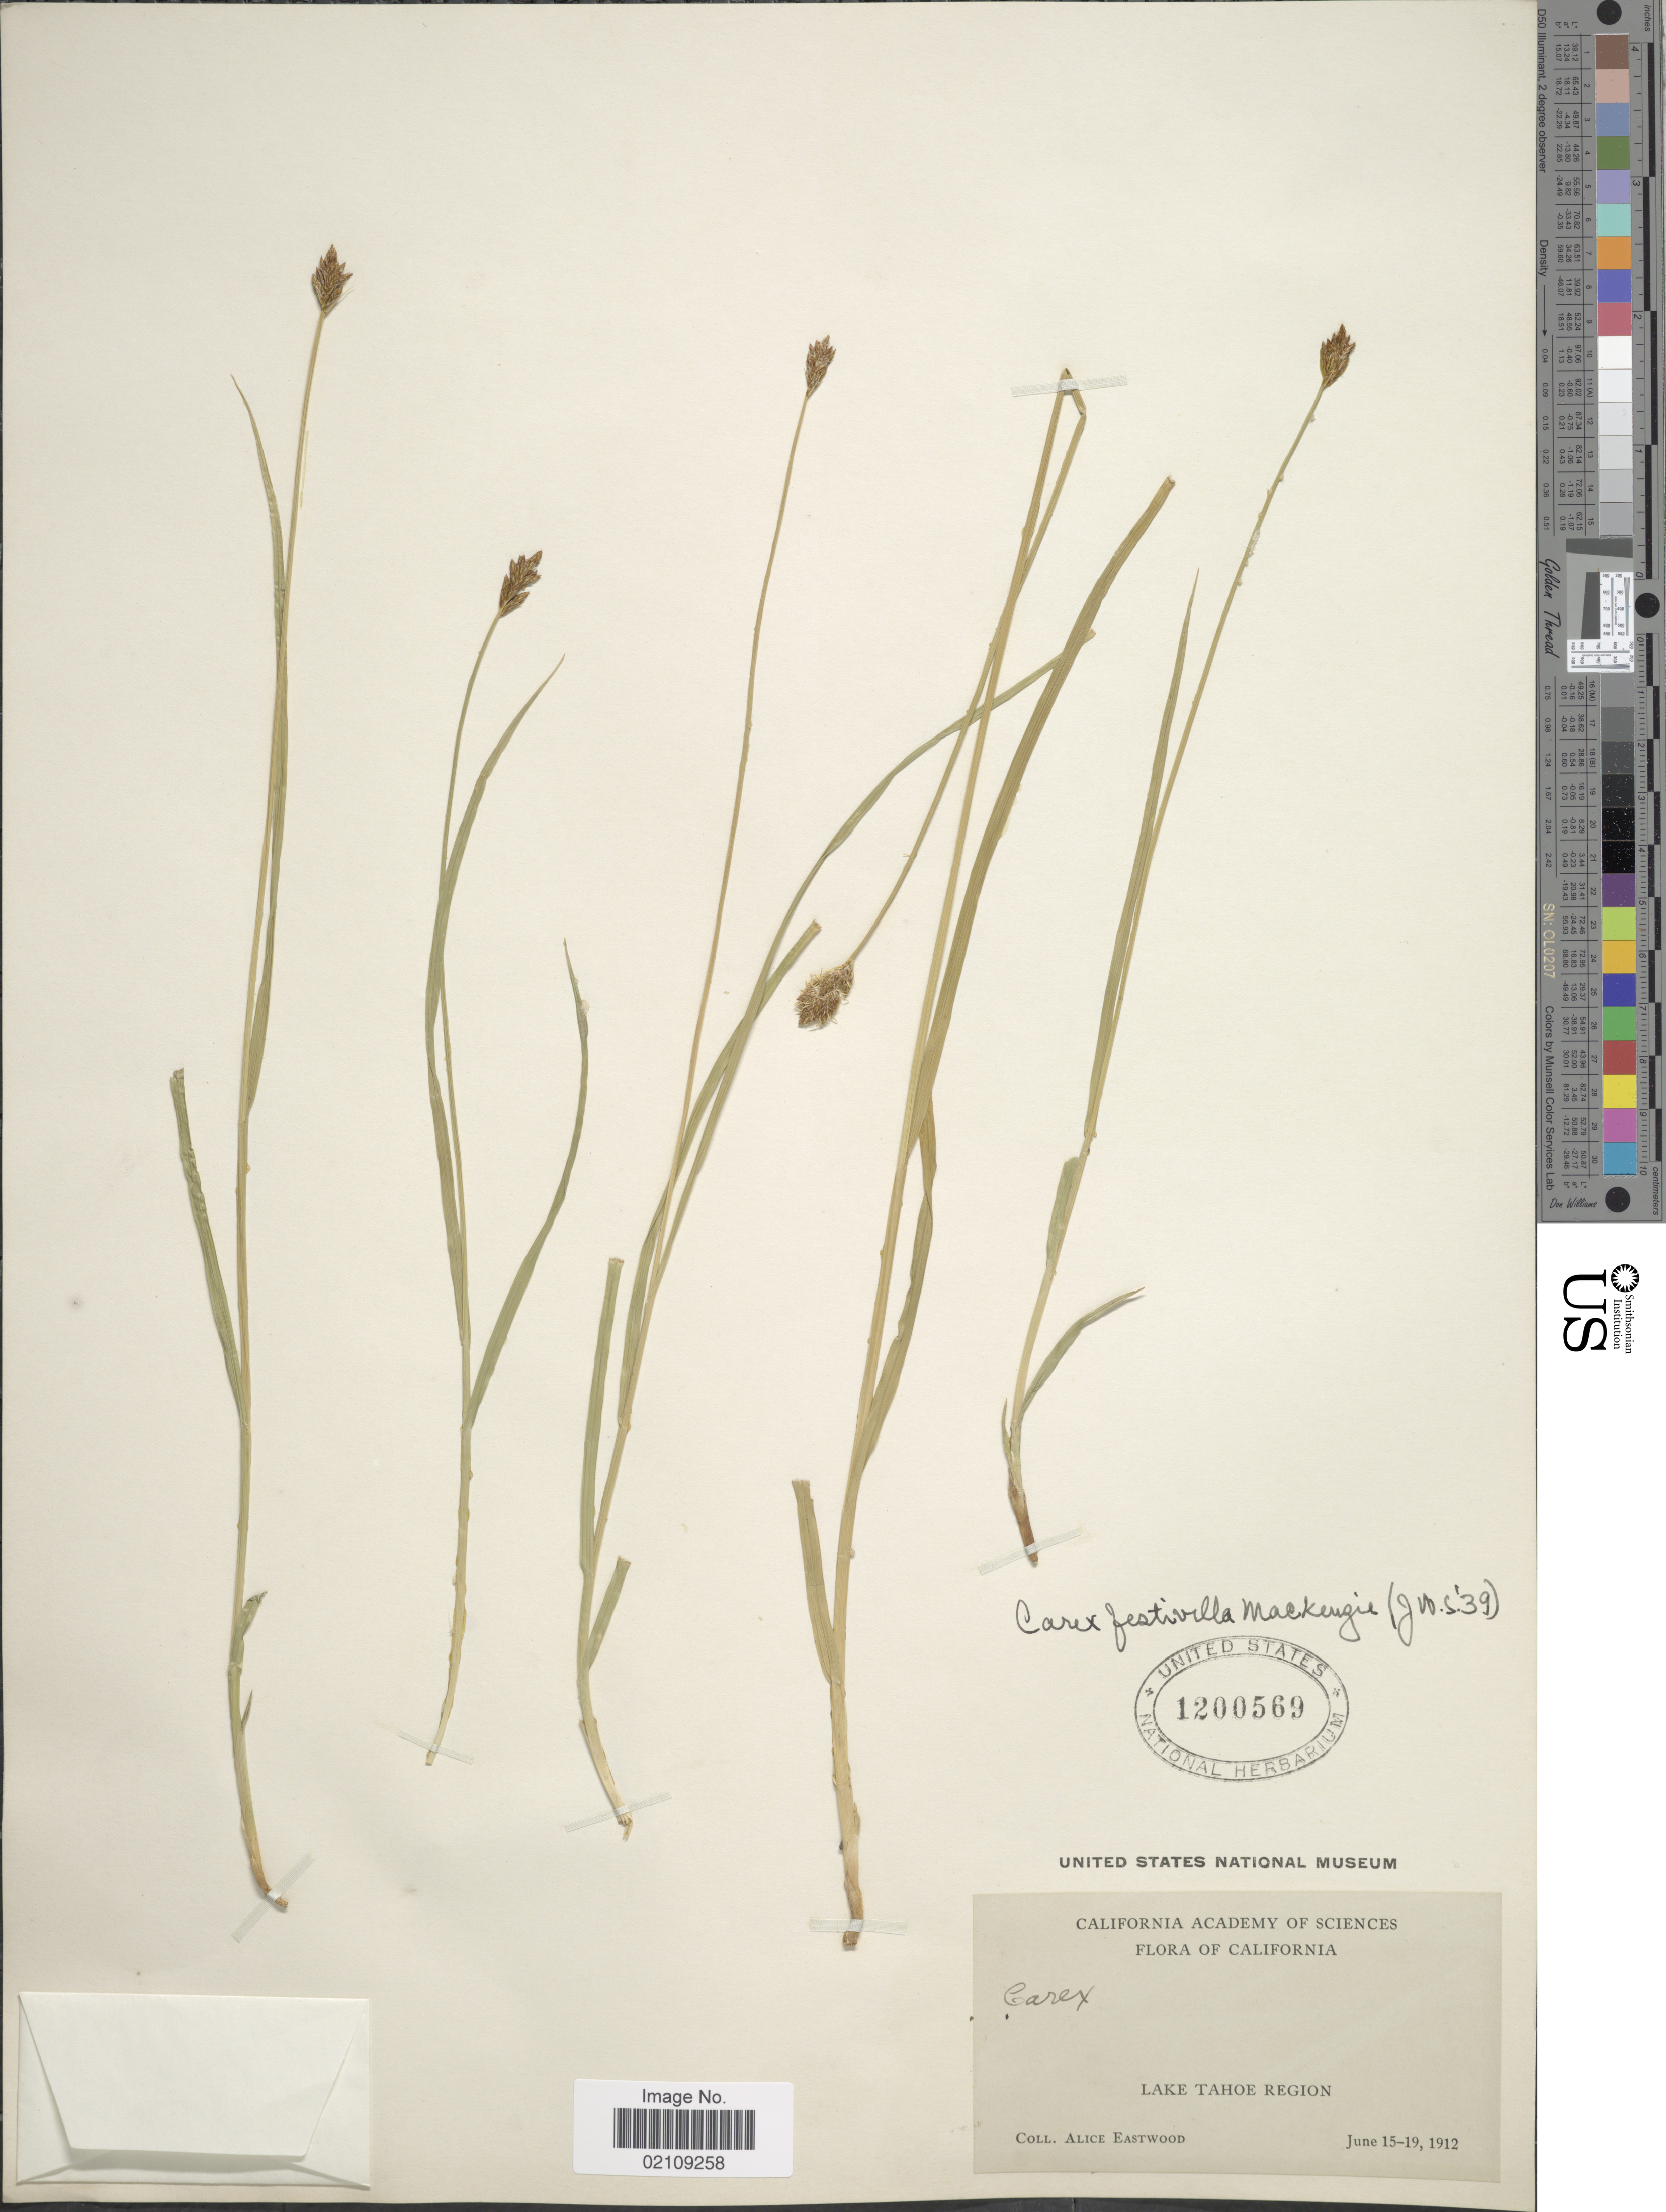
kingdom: Plantae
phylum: Tracheophyta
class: Liliopsida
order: Poales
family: Cyperaceae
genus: Carex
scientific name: Carex microptera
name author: Mack.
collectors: A. Eastwood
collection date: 1912-06-15/1912-06-19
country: United States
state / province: California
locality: Lake Tahoe Region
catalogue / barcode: US 1200569